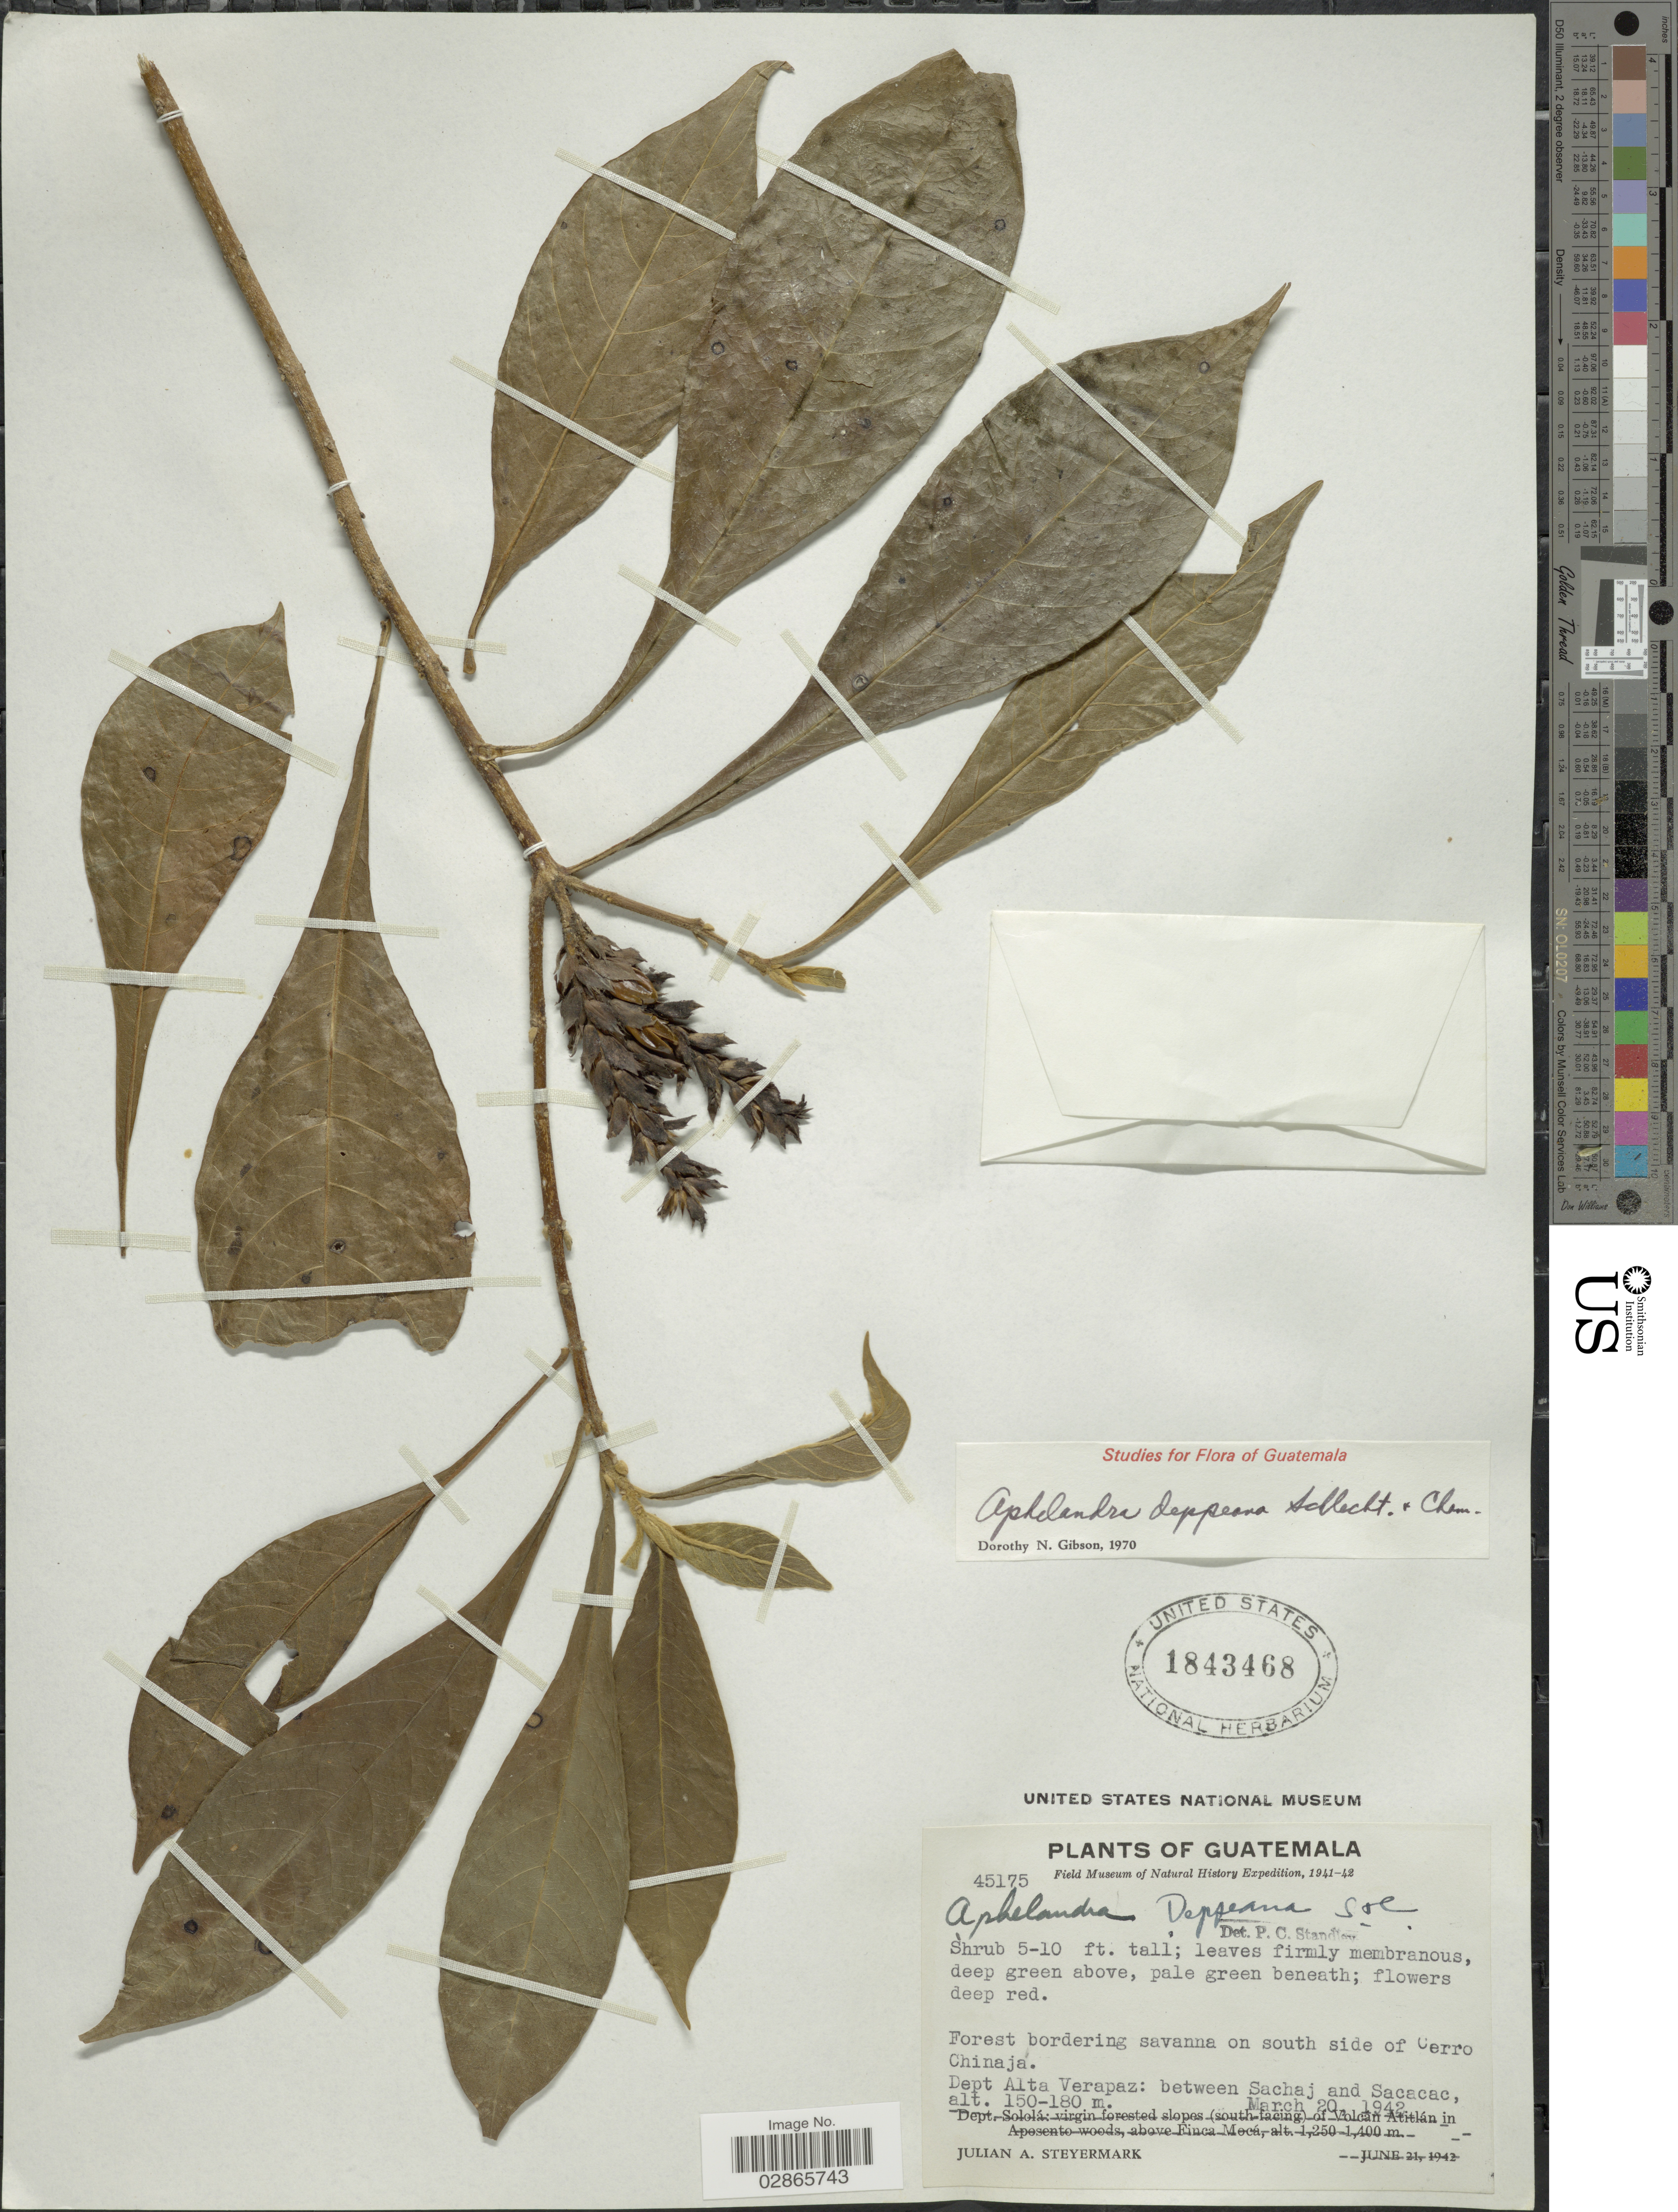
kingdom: Plantae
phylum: Tracheophyta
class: Magnoliopsida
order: Lamiales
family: Acanthaceae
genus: Aphelandra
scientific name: Aphelandra deppeana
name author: Schltdl. & Cham.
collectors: J. Steyermark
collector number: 45175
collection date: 1942-03-20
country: Guatemala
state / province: Alta Verapaz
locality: Forest bordering savanna on south side of Cerro Chinaja. Dept. Alta Verapaz: between Sachaj and Sacacac.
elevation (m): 150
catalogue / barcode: US 1843468